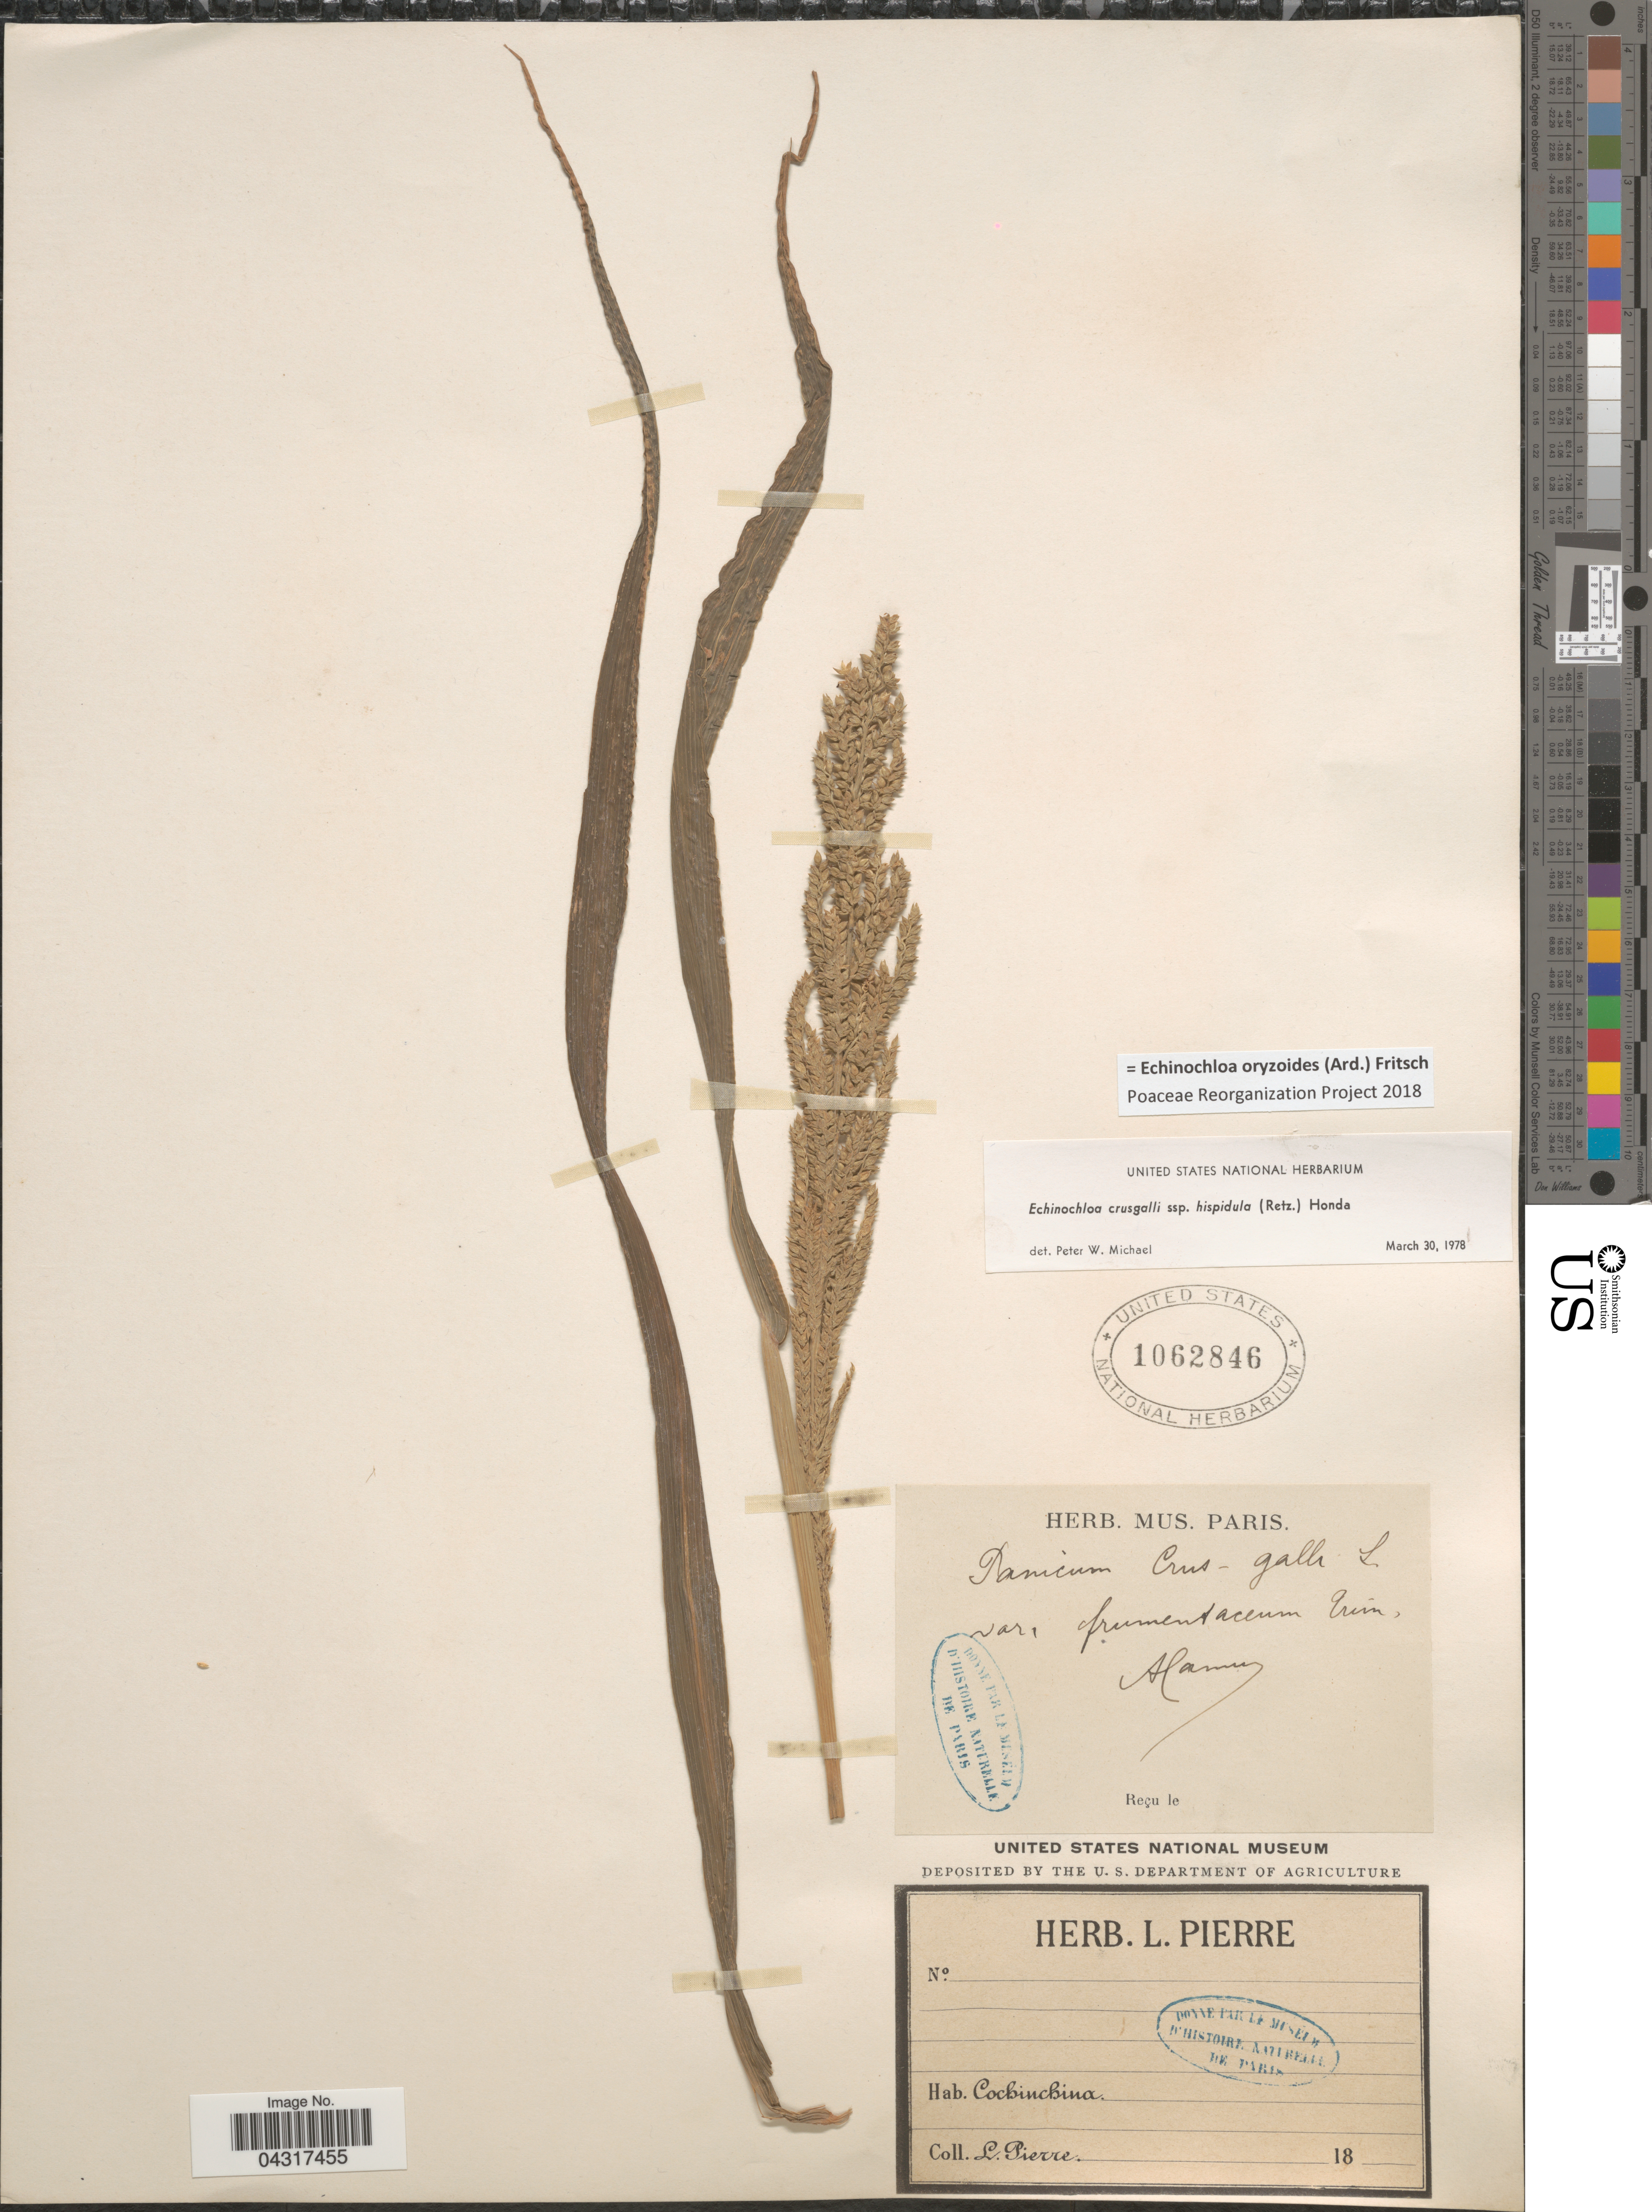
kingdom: Plantae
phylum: Tracheophyta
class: Liliopsida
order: Poales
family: Poaceae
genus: Echinochloa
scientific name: Echinochloa oryzoides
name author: (Ard.) Fritsch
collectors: L. Pierre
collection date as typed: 18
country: Vietnam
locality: Cochinchina.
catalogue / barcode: US 1062846